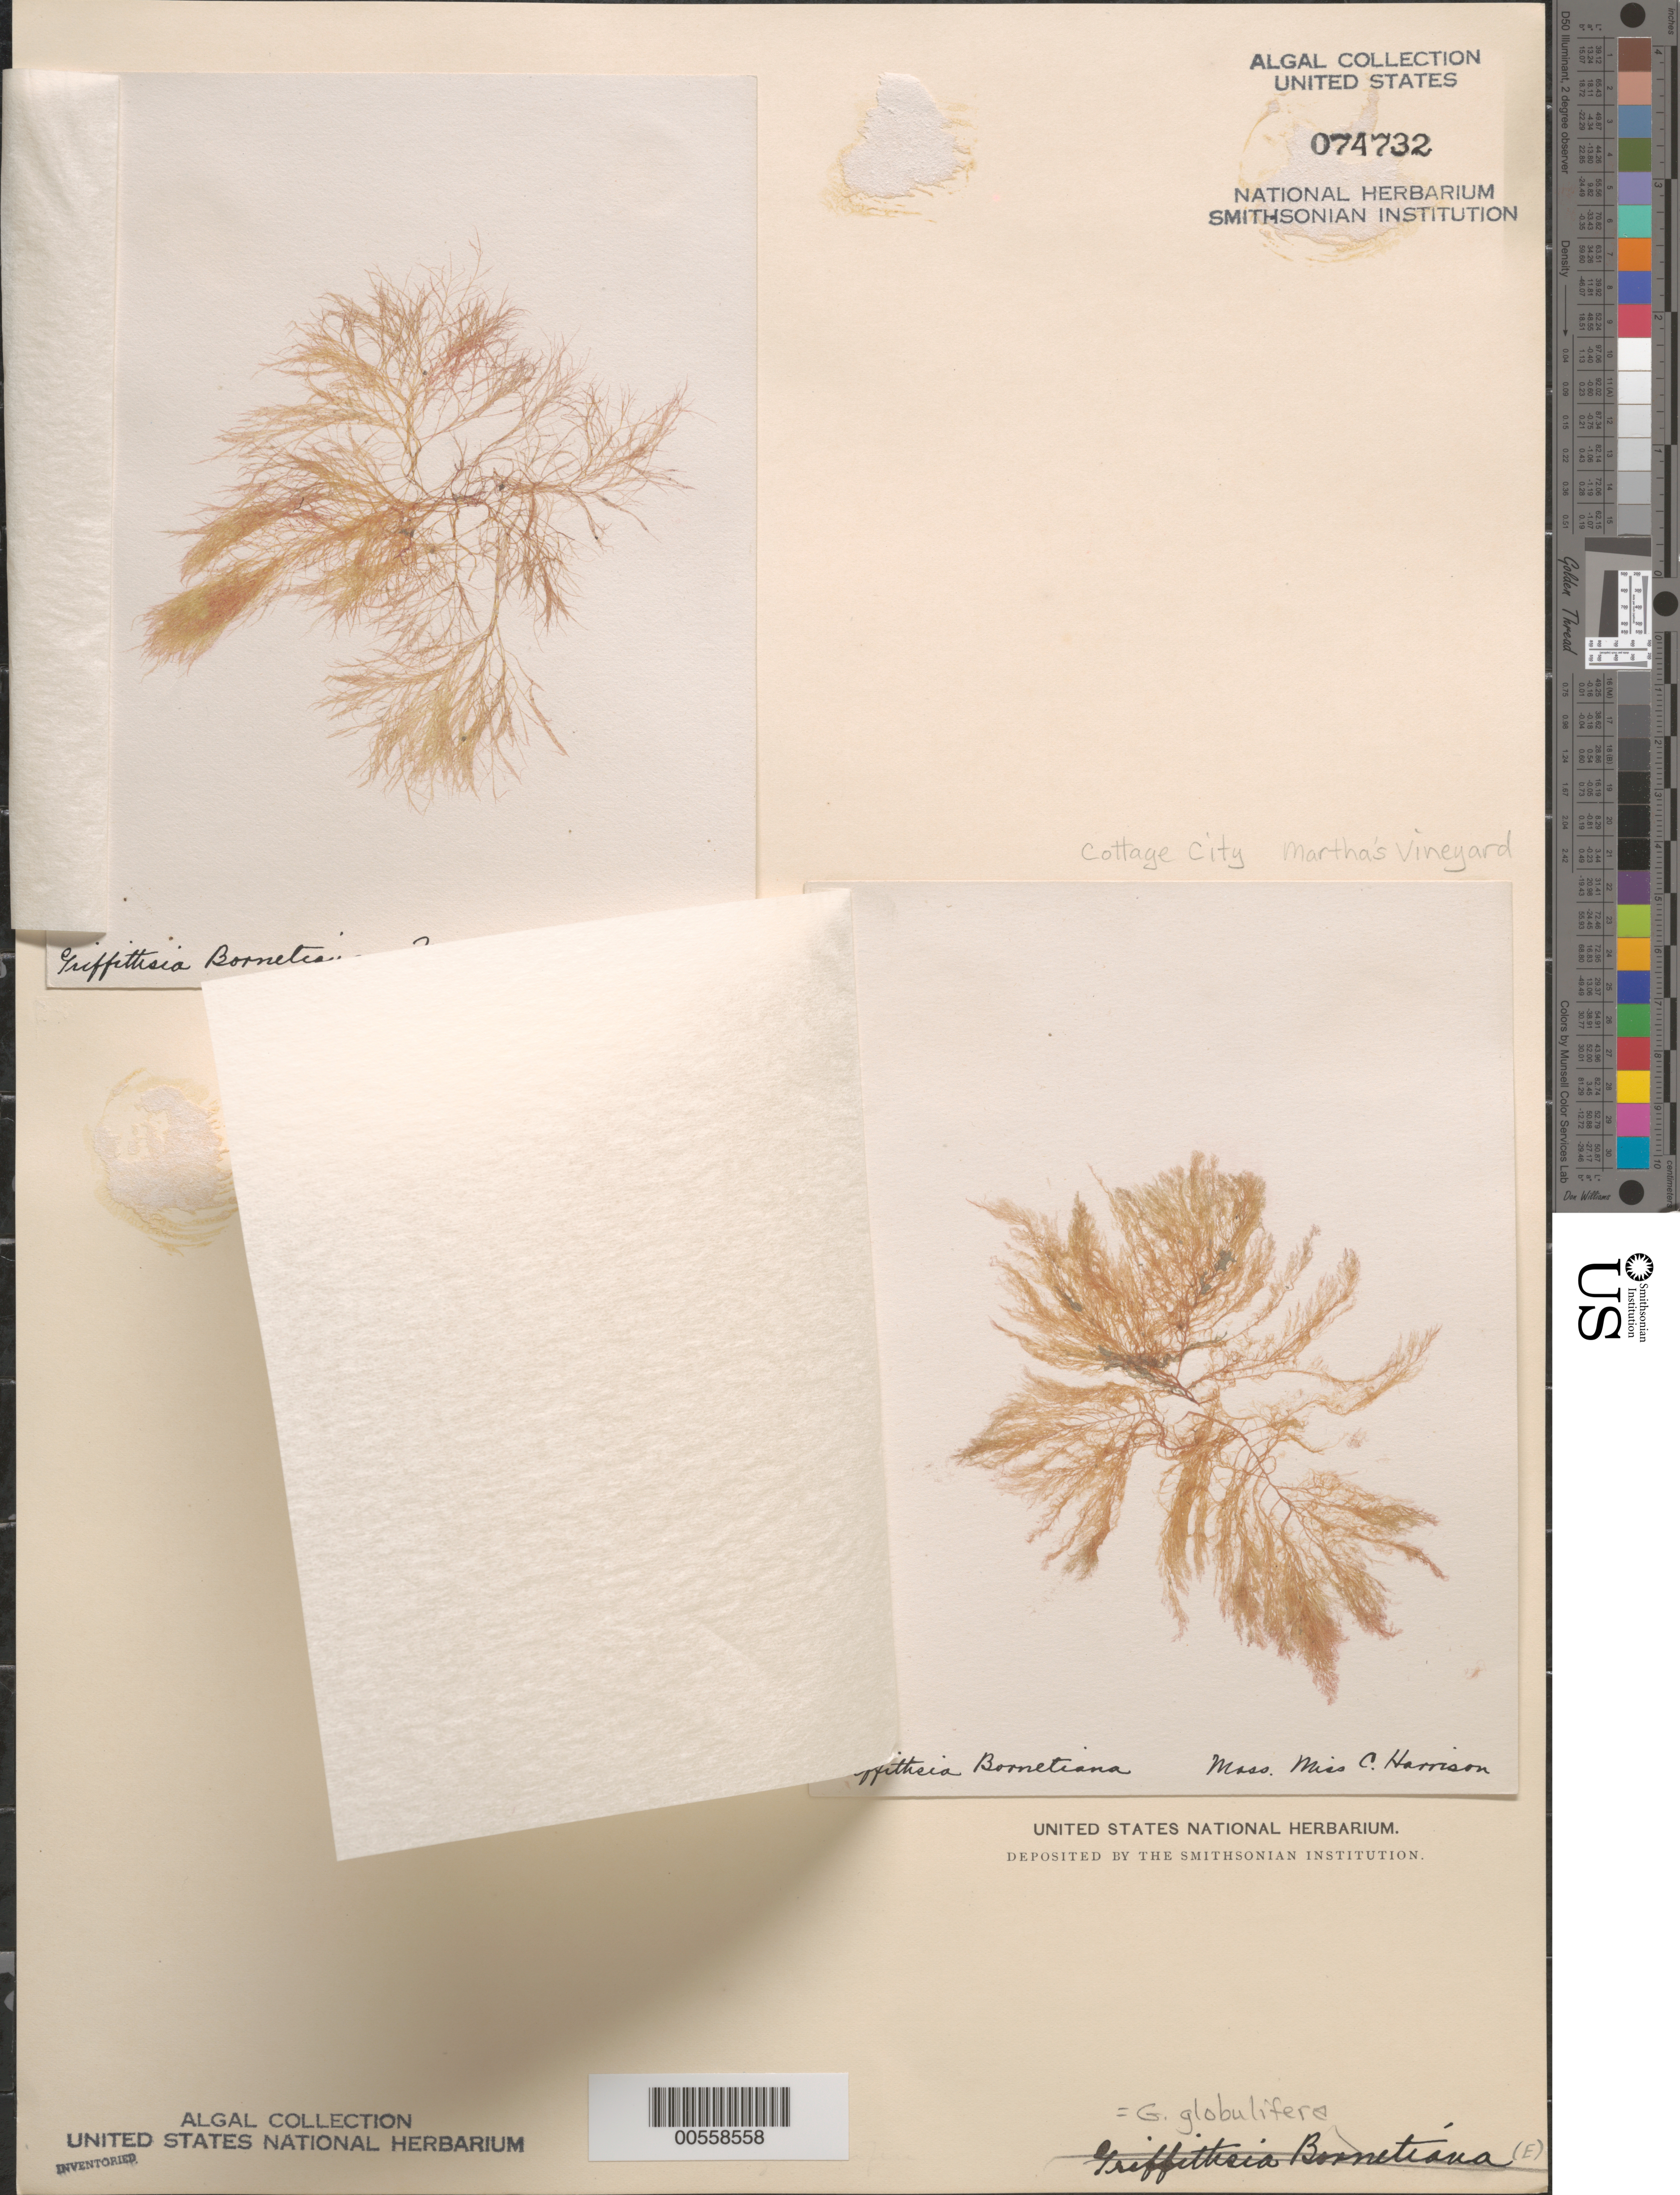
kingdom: Plantae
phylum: Rhodophyta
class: Florideophyceae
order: Ceramiales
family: Wrangeliaceae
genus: Griffithsia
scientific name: Griffithsia globulifera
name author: Harv. ex Kütz.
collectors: C. Harrison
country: United States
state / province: Massachusetts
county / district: Dukes County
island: Martha's Vineyard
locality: Cottage City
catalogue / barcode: US 74732